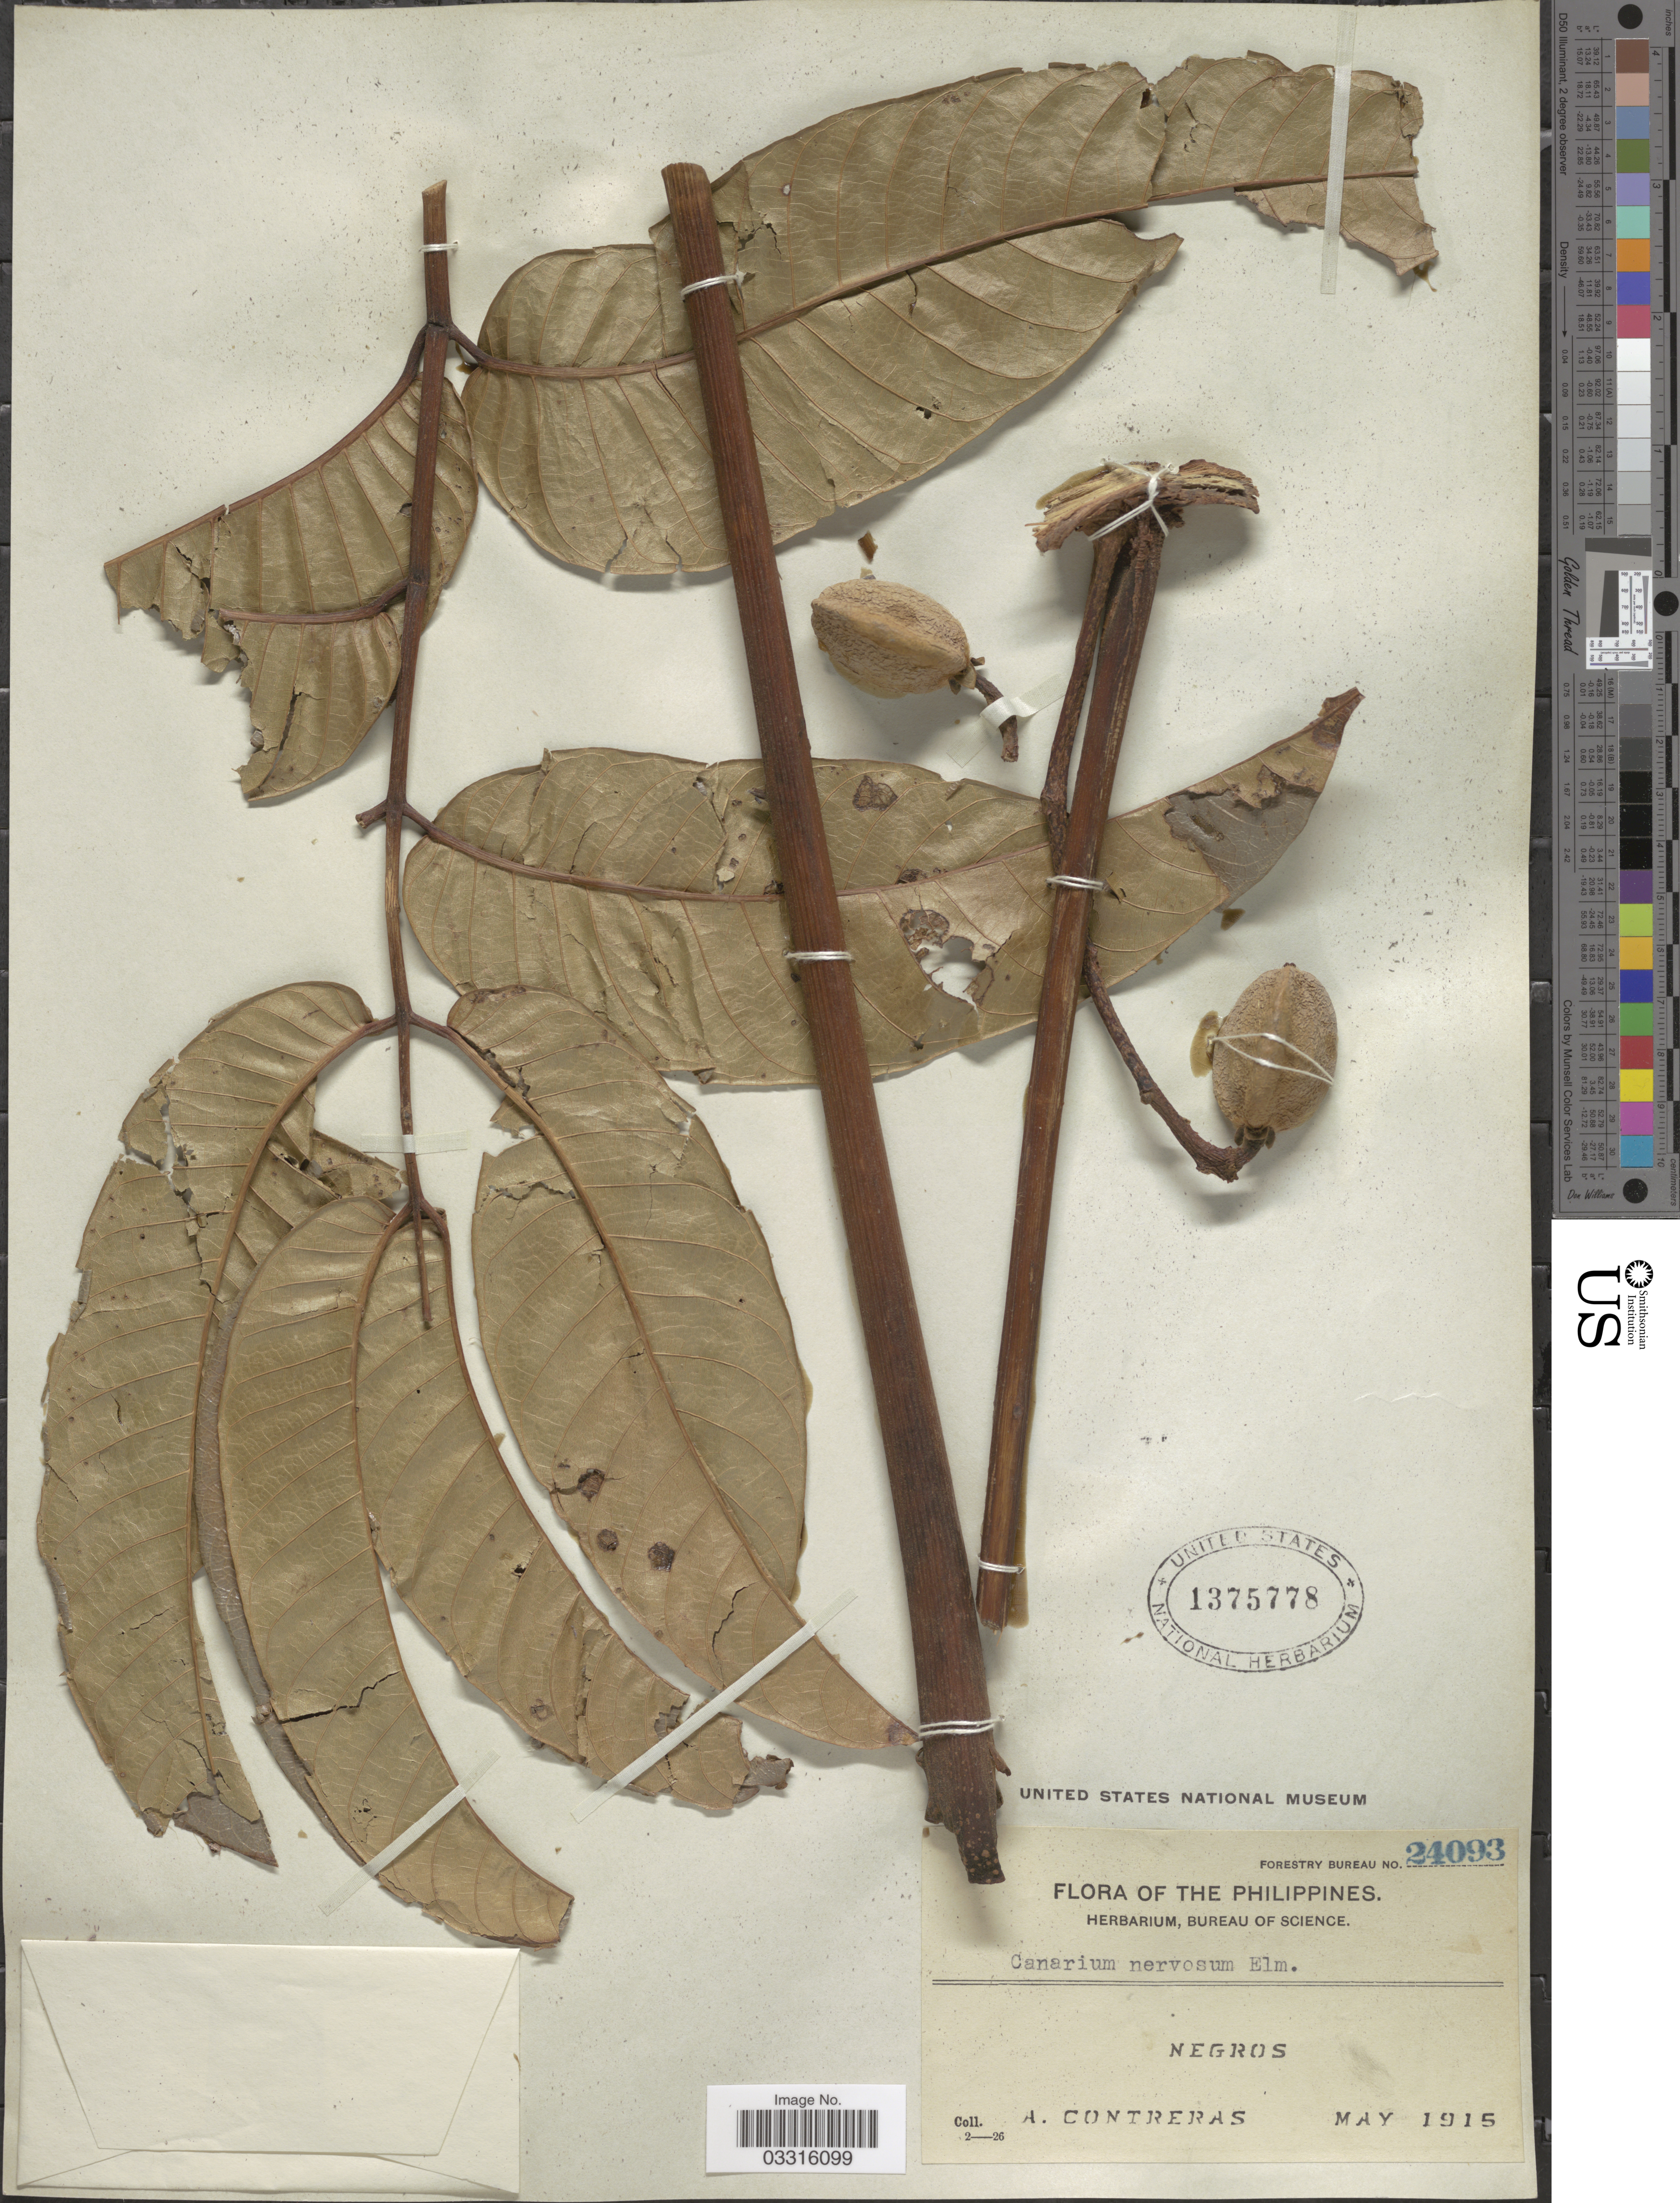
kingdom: Plantae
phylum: Tracheophyta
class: Magnoliopsida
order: Sapindales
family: Burseraceae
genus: Canarium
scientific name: Canarium hirsutum f. scabrum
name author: (Blume) Leenh.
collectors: A. Contreras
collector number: Forestry Bureau 24093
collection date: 1915-05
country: Philippines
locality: Negros.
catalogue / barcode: US 1375778